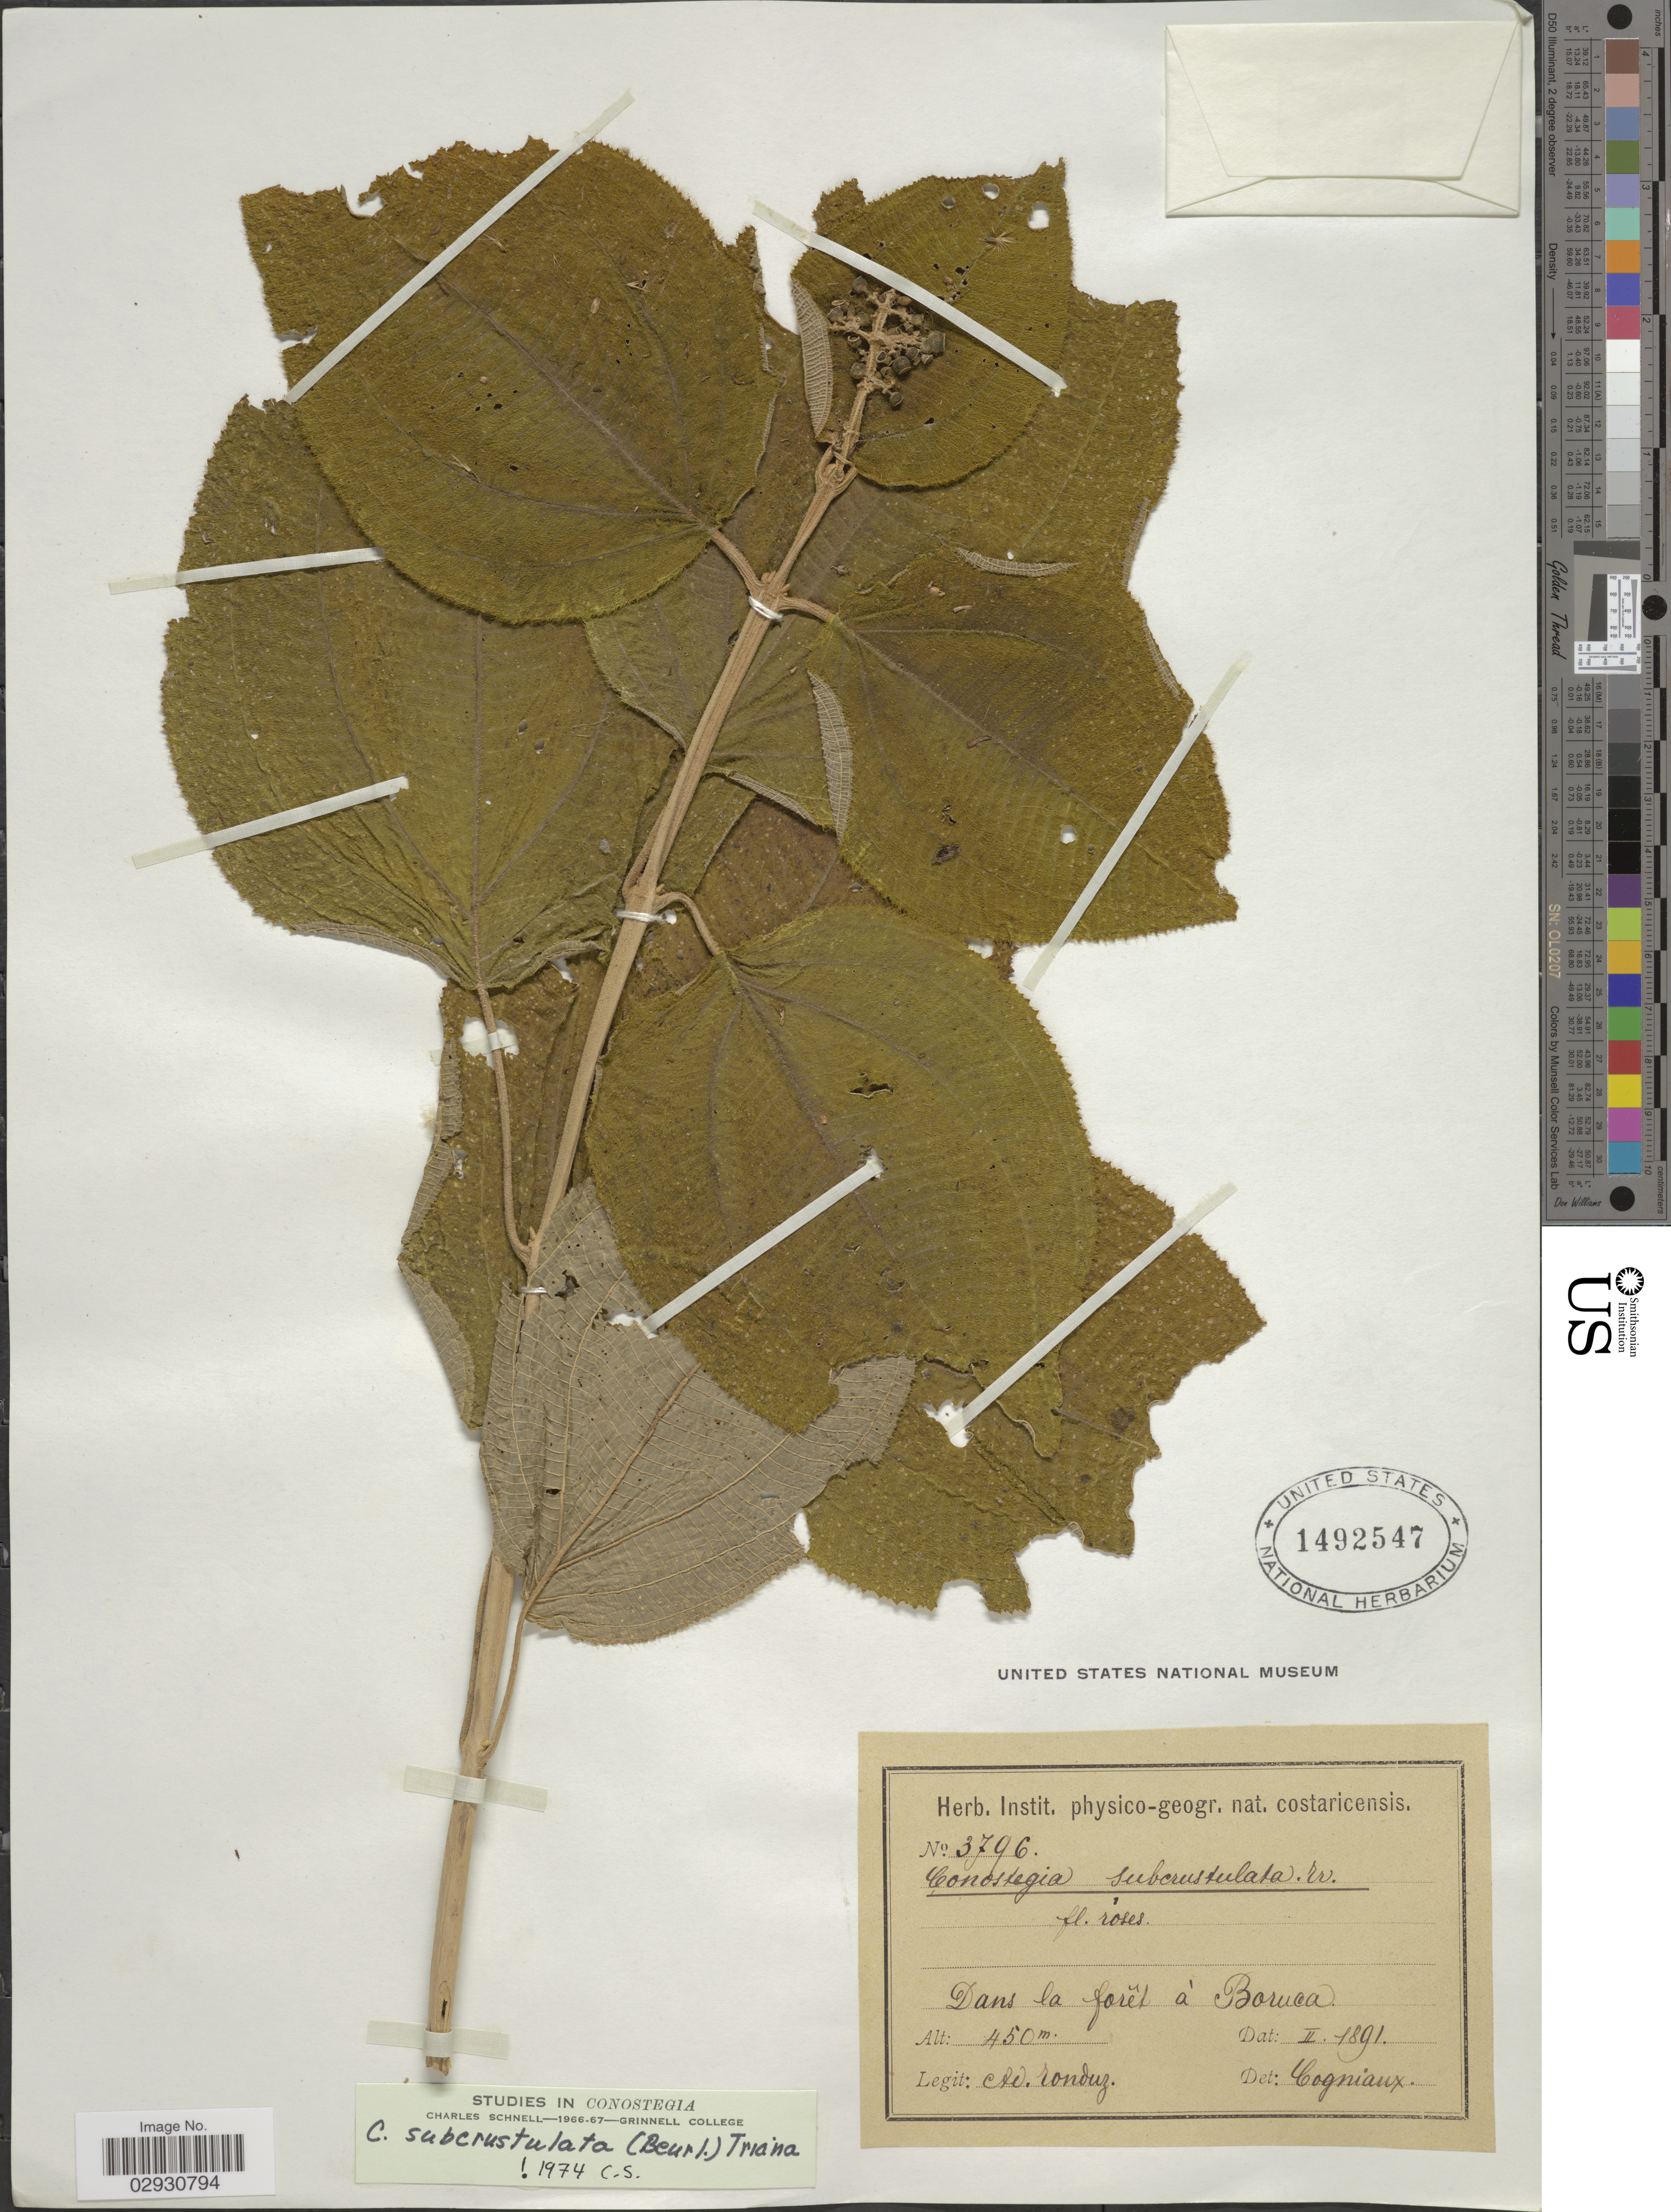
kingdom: Plantae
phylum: Tracheophyta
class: Magnoliopsida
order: Myrtales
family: Melastomataceae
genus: Conostegia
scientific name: Conostegia subcrustulata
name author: (Beurl.) Triana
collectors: A. Tonduz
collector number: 3796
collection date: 1891-02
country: Costa Rica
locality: Dans la forêt à Boruca.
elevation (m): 450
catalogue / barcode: US 1492547